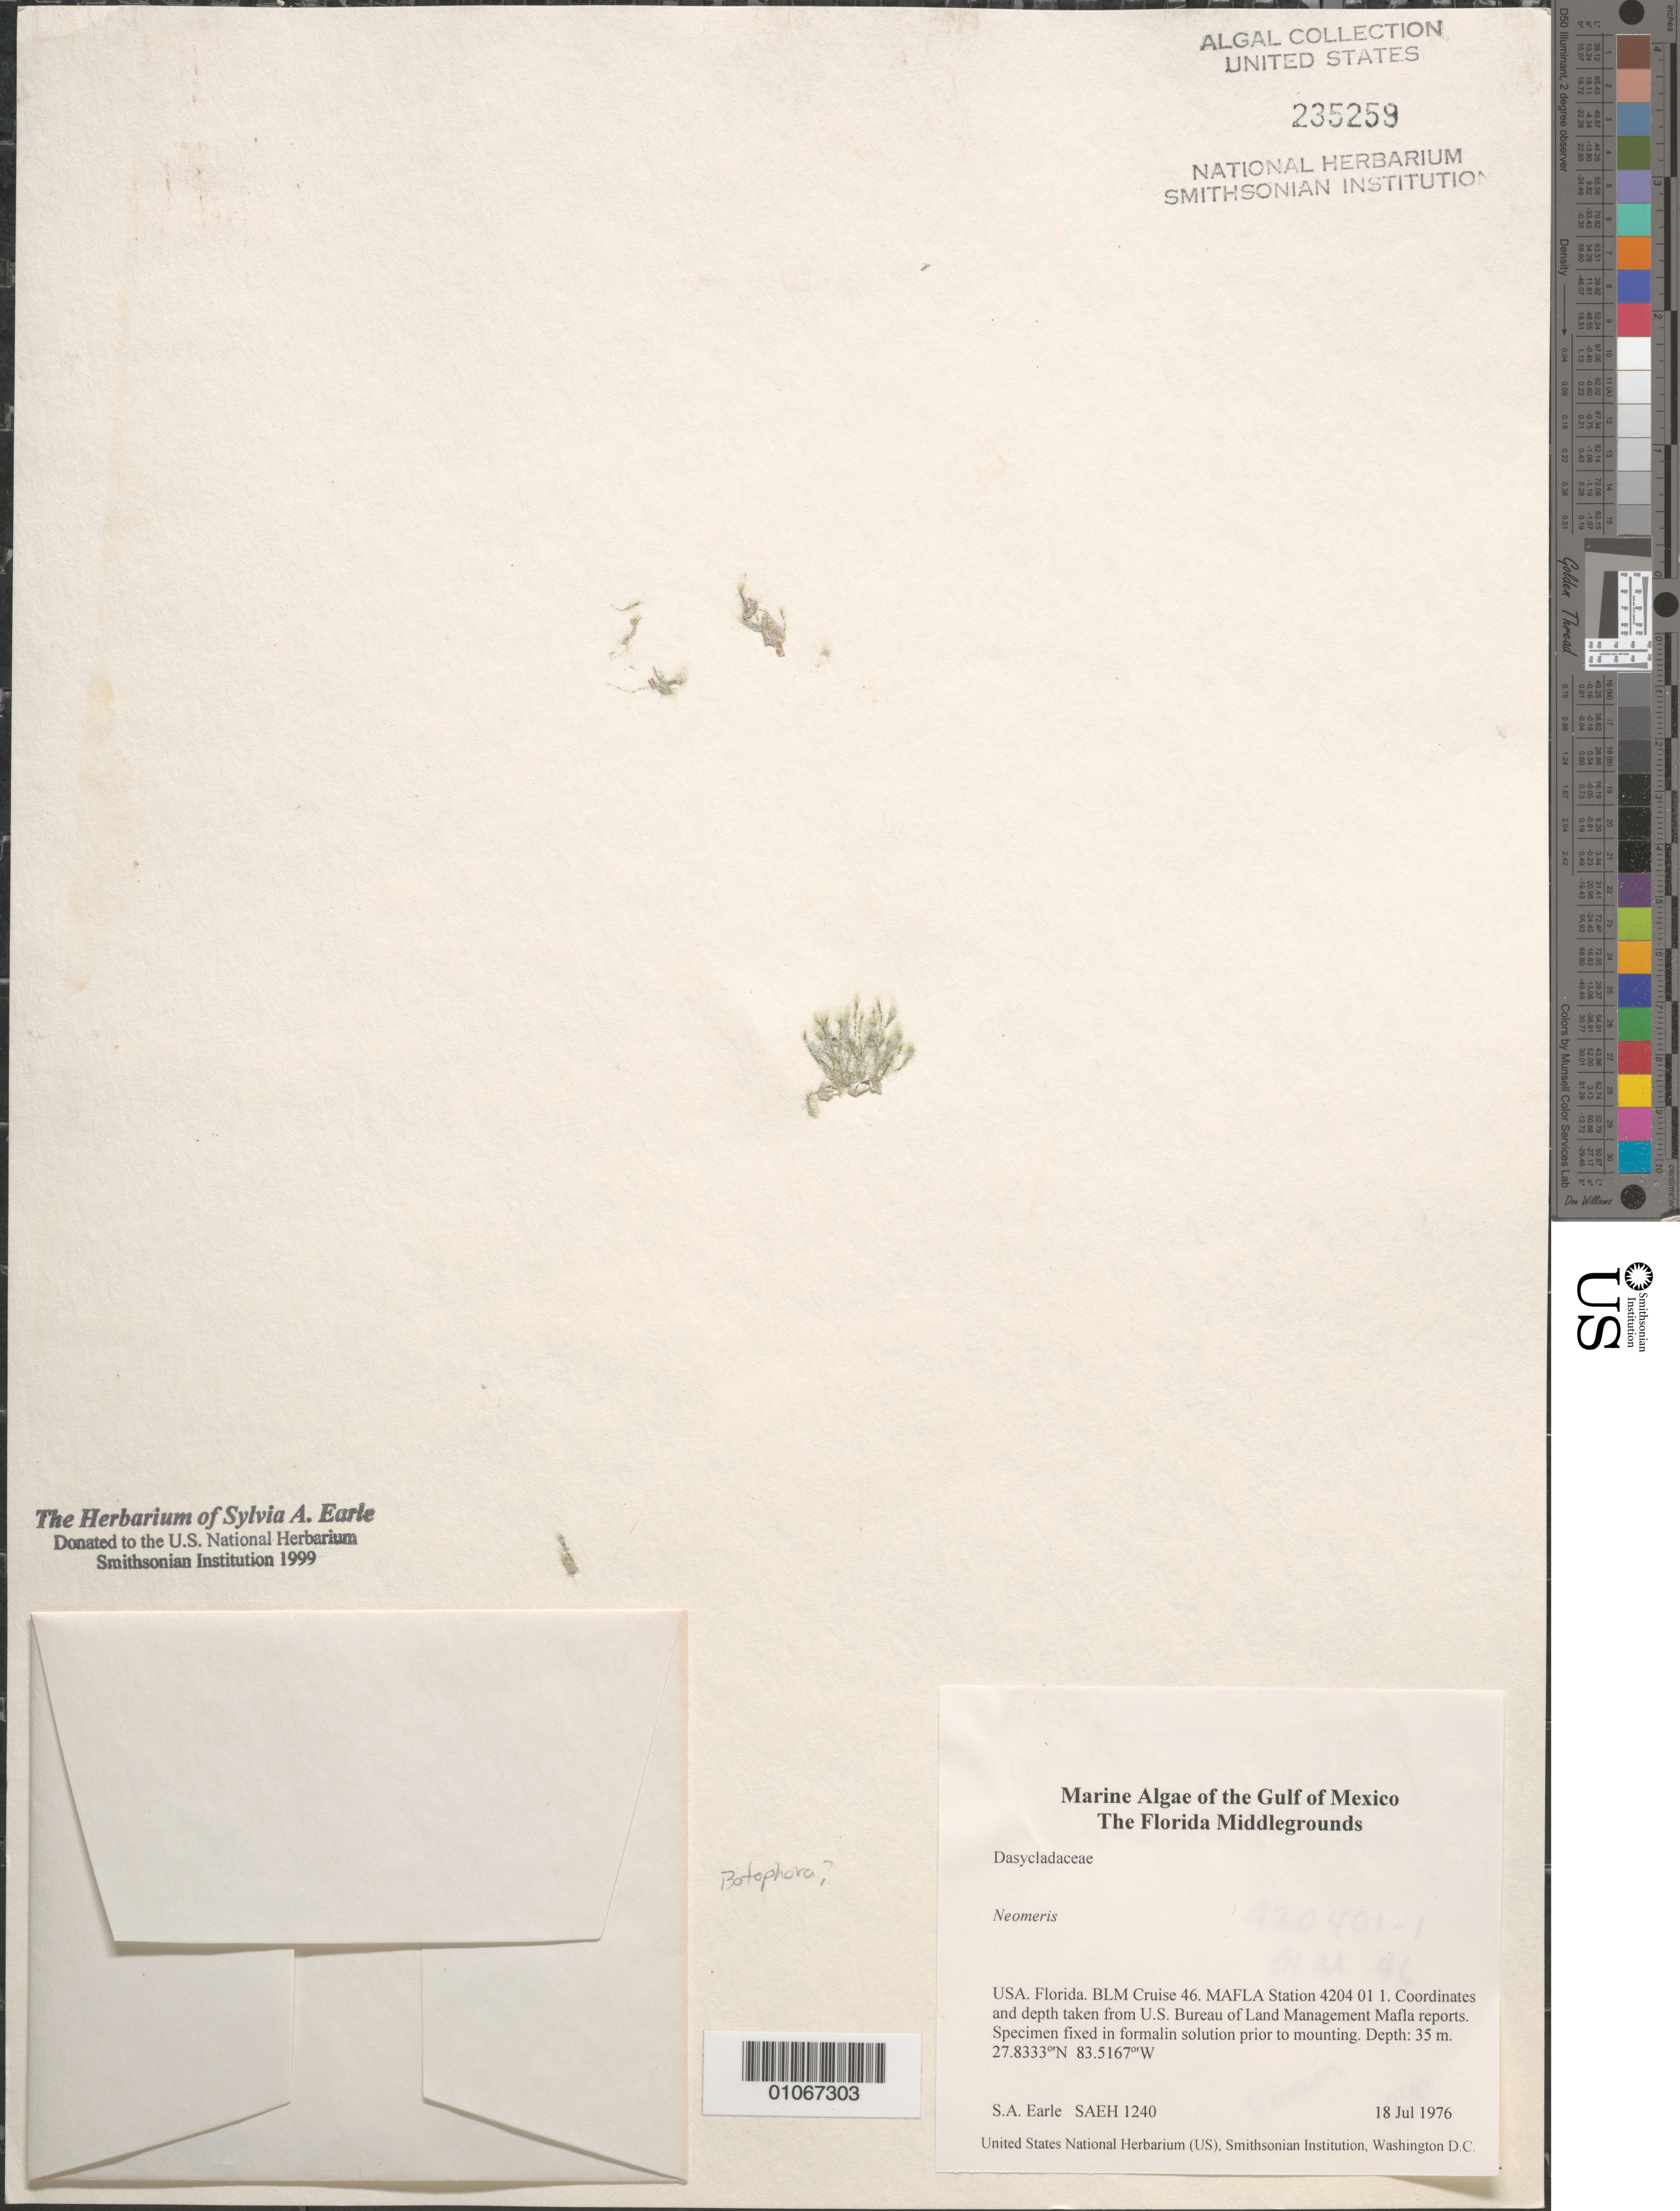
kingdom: Plantae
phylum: Chlorophyta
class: Ulvophyceae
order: Dasycladales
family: Dasycladaceae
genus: Neomeris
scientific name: Neomeris sp.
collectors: S. A. Earle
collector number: SAEH1240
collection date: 1976-07-18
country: United States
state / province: Florida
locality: The Gulf of Mexico. The Florida Middlegrounds. BLM Cruise 46. MAFLA Station 4204 01 1.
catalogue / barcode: US 235259